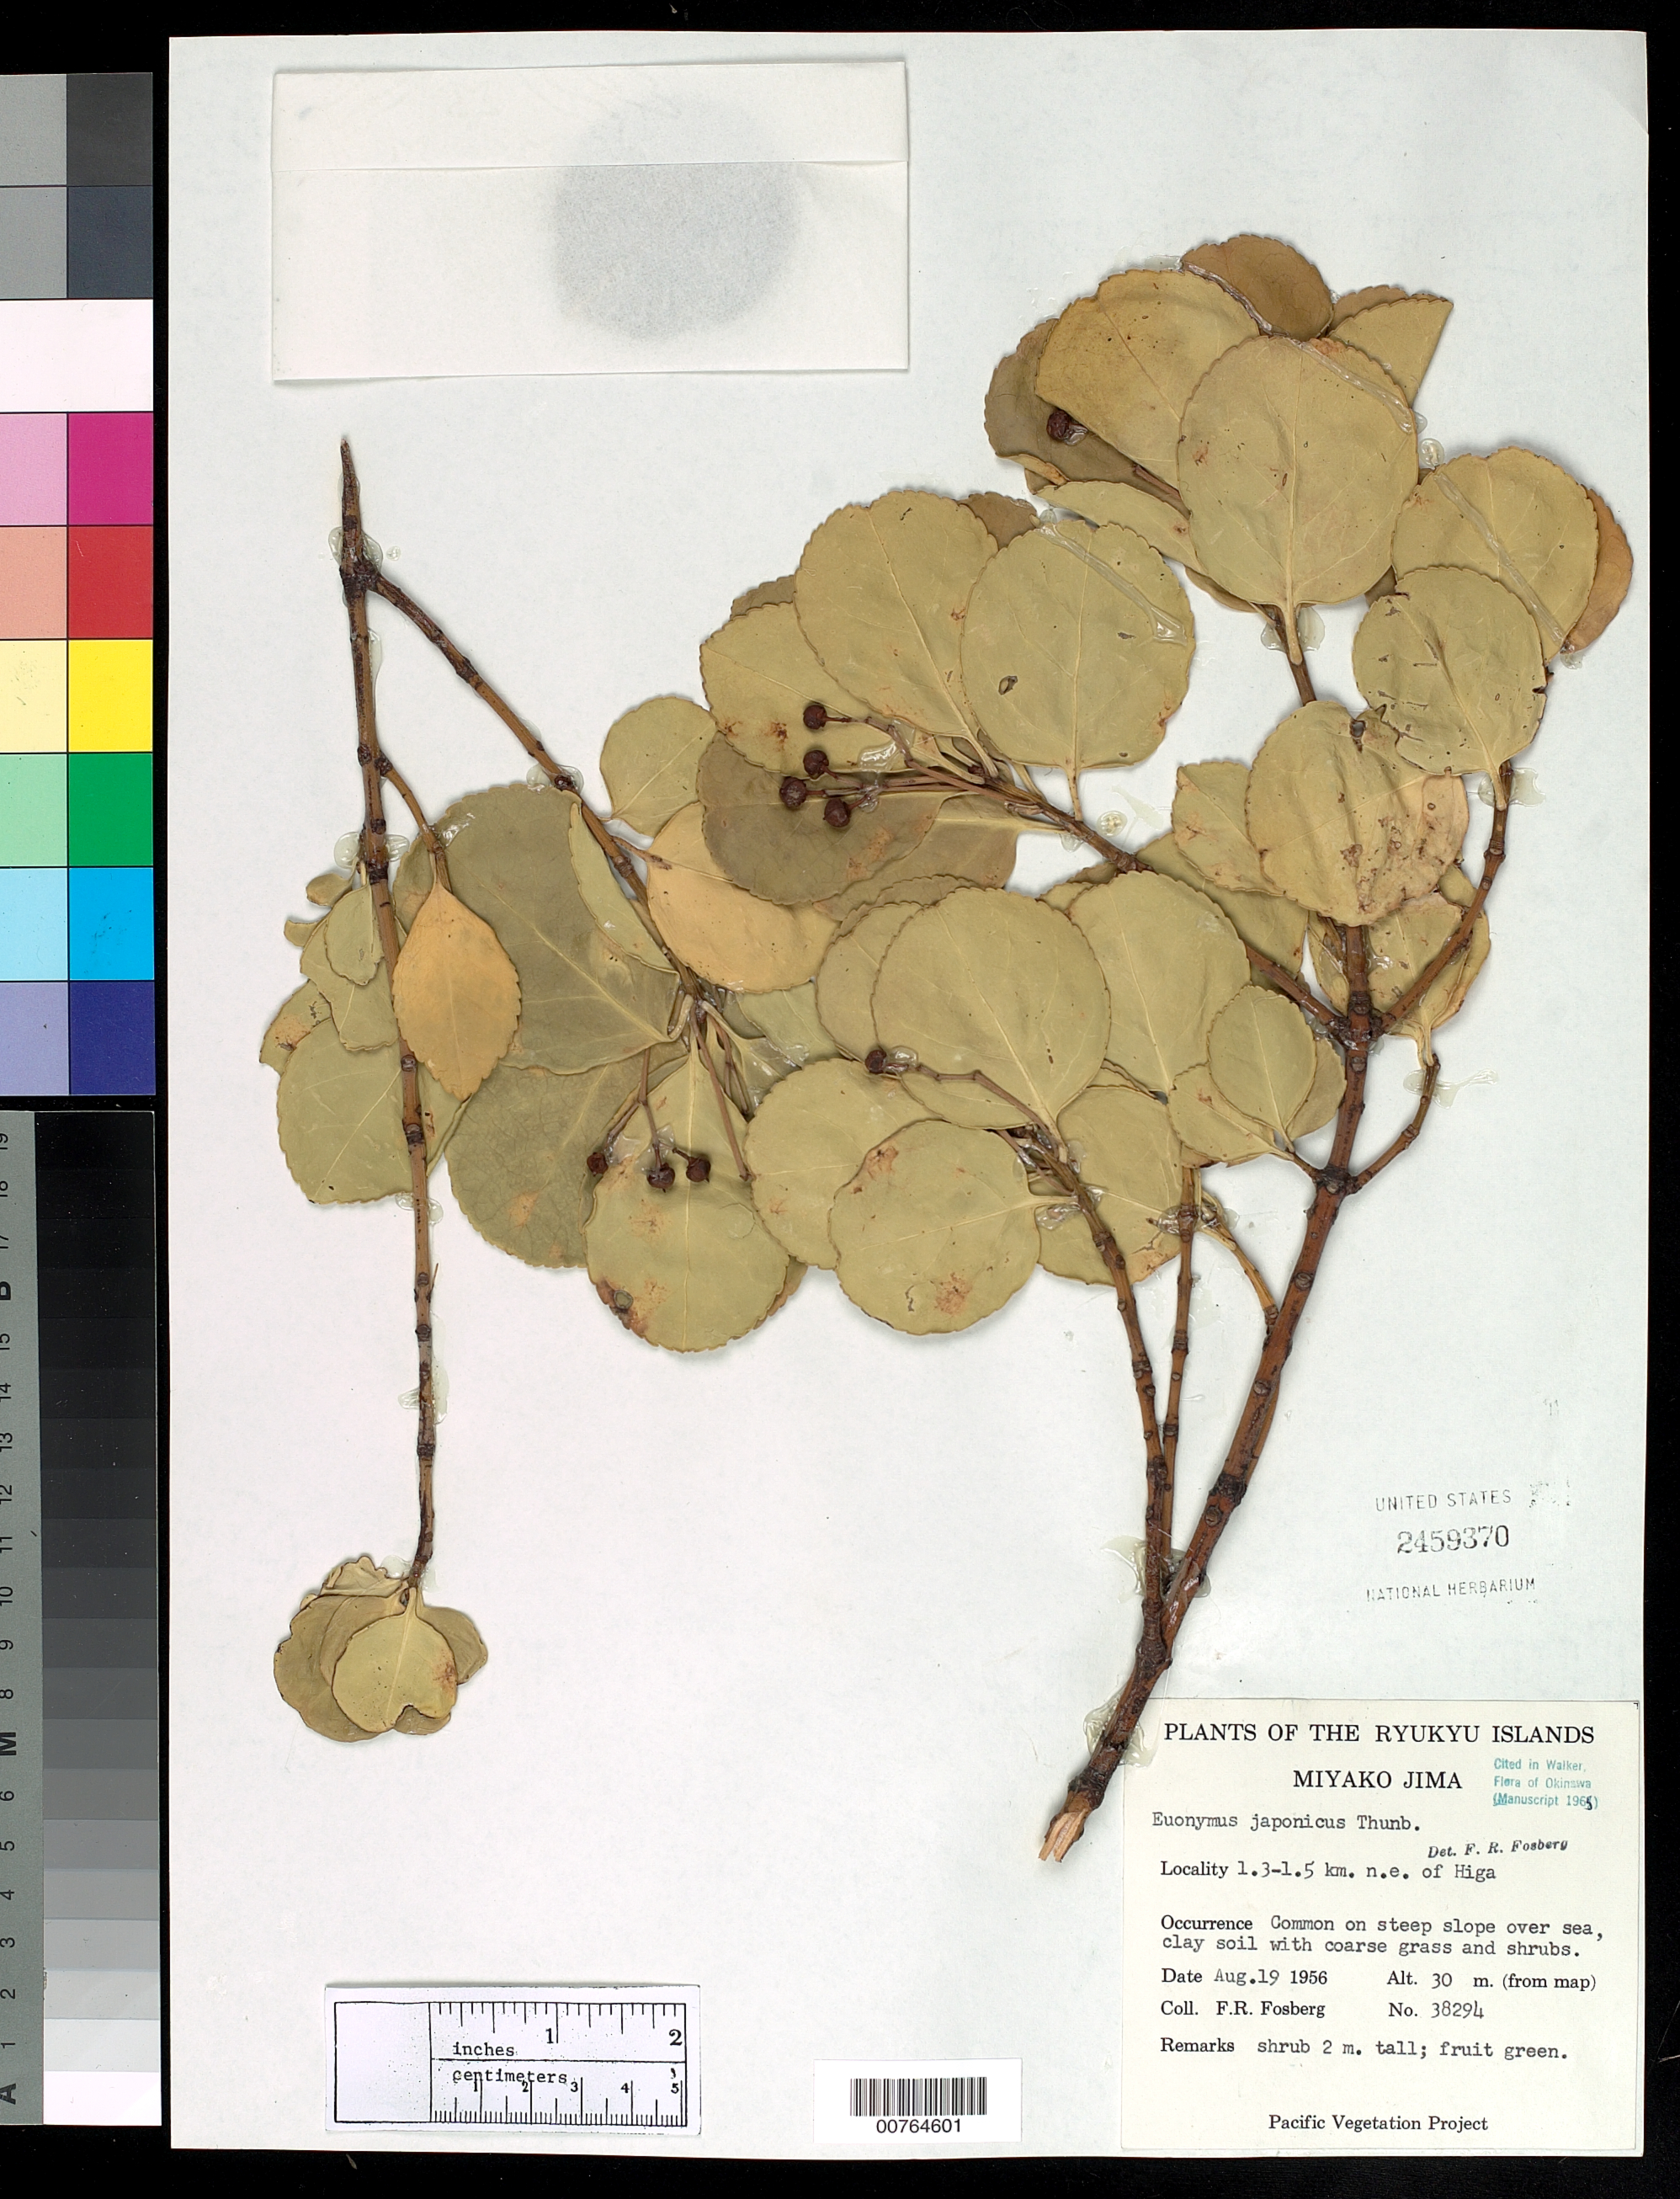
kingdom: Plantae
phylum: Tracheophyta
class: Magnoliopsida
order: Celastrales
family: Celastraceae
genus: Euonymus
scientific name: Euonymus japonicus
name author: Thunb.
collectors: F. R. Fosberg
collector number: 38294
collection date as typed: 19 Aug 1956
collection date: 1956-08-19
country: Japan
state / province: Okinawa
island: Miyako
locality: Miyako Jima, 1.3-1.5 km NE of Higa. [Sakishima Is.]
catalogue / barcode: US 2459370